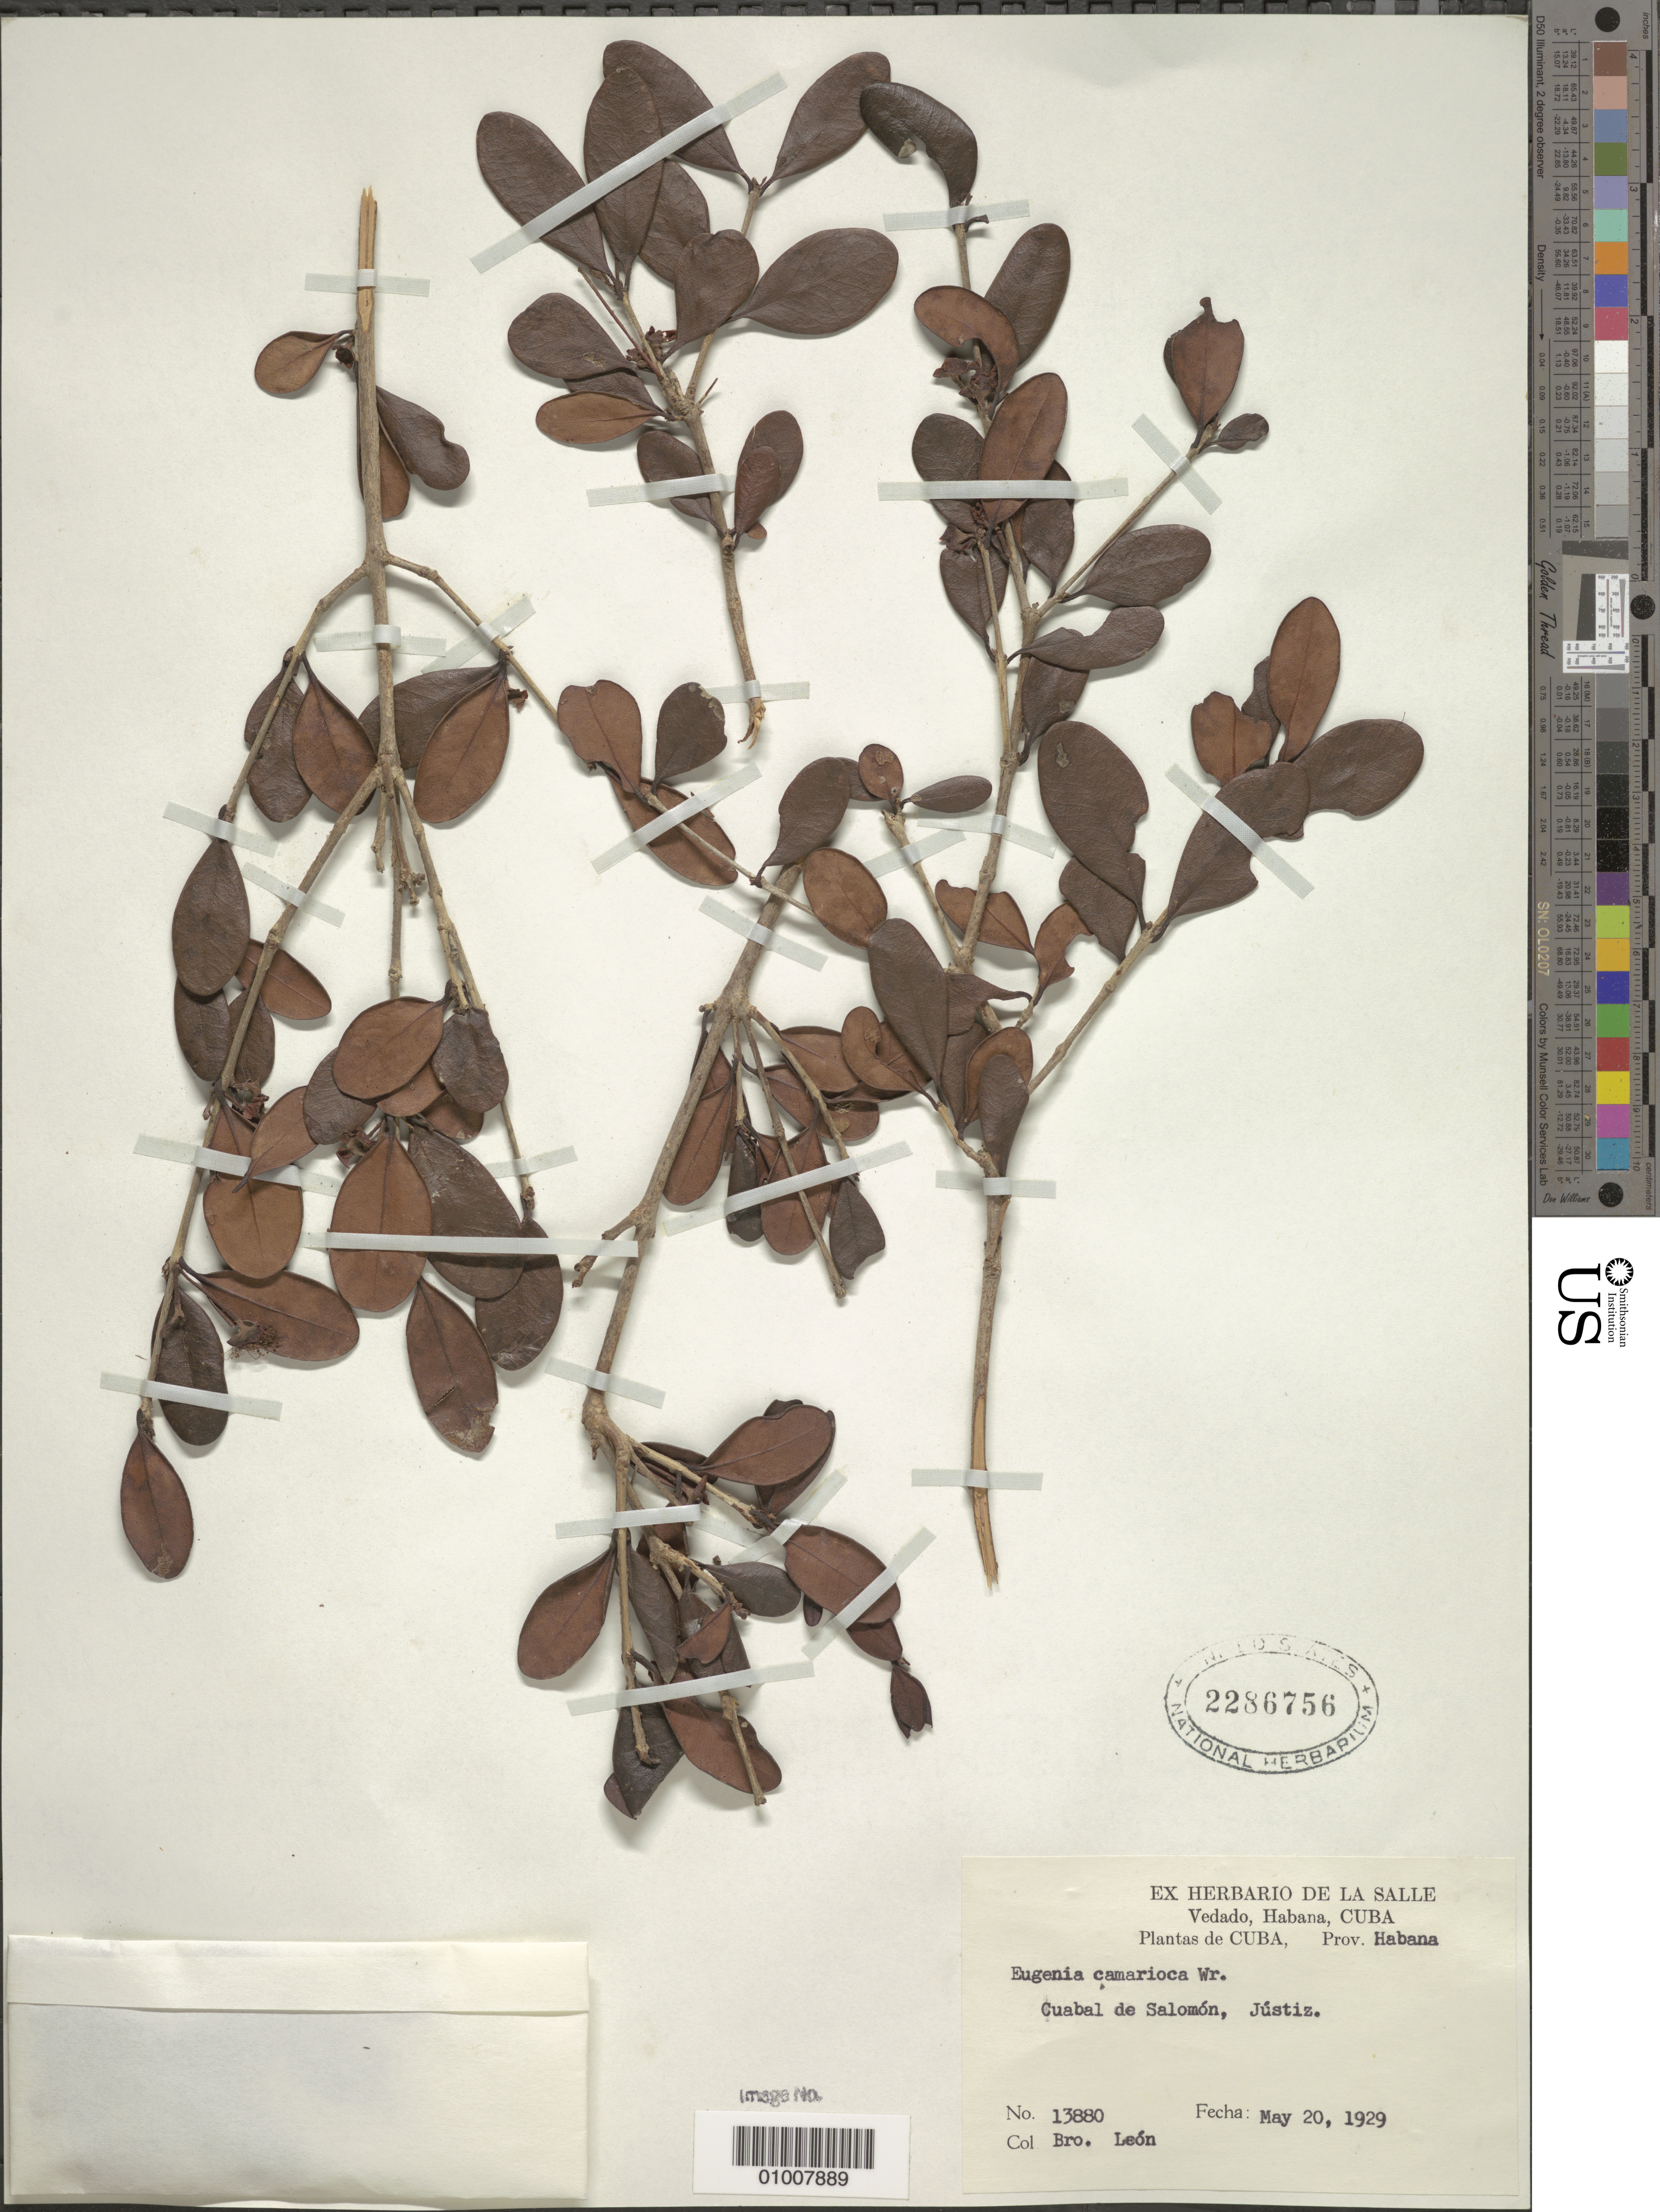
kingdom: Plantae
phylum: Tracheophyta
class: Magnoliopsida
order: Myrtales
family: Myrtaceae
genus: Eugenia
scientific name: Eugenia camarioca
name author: C. Wright in Sauvalle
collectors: Bro. León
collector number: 13880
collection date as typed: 20 May 1929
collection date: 1929-05-20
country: Cuba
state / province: La Habana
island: Cuba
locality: Cuabal de Salomon, Justiz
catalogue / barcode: US 2286756